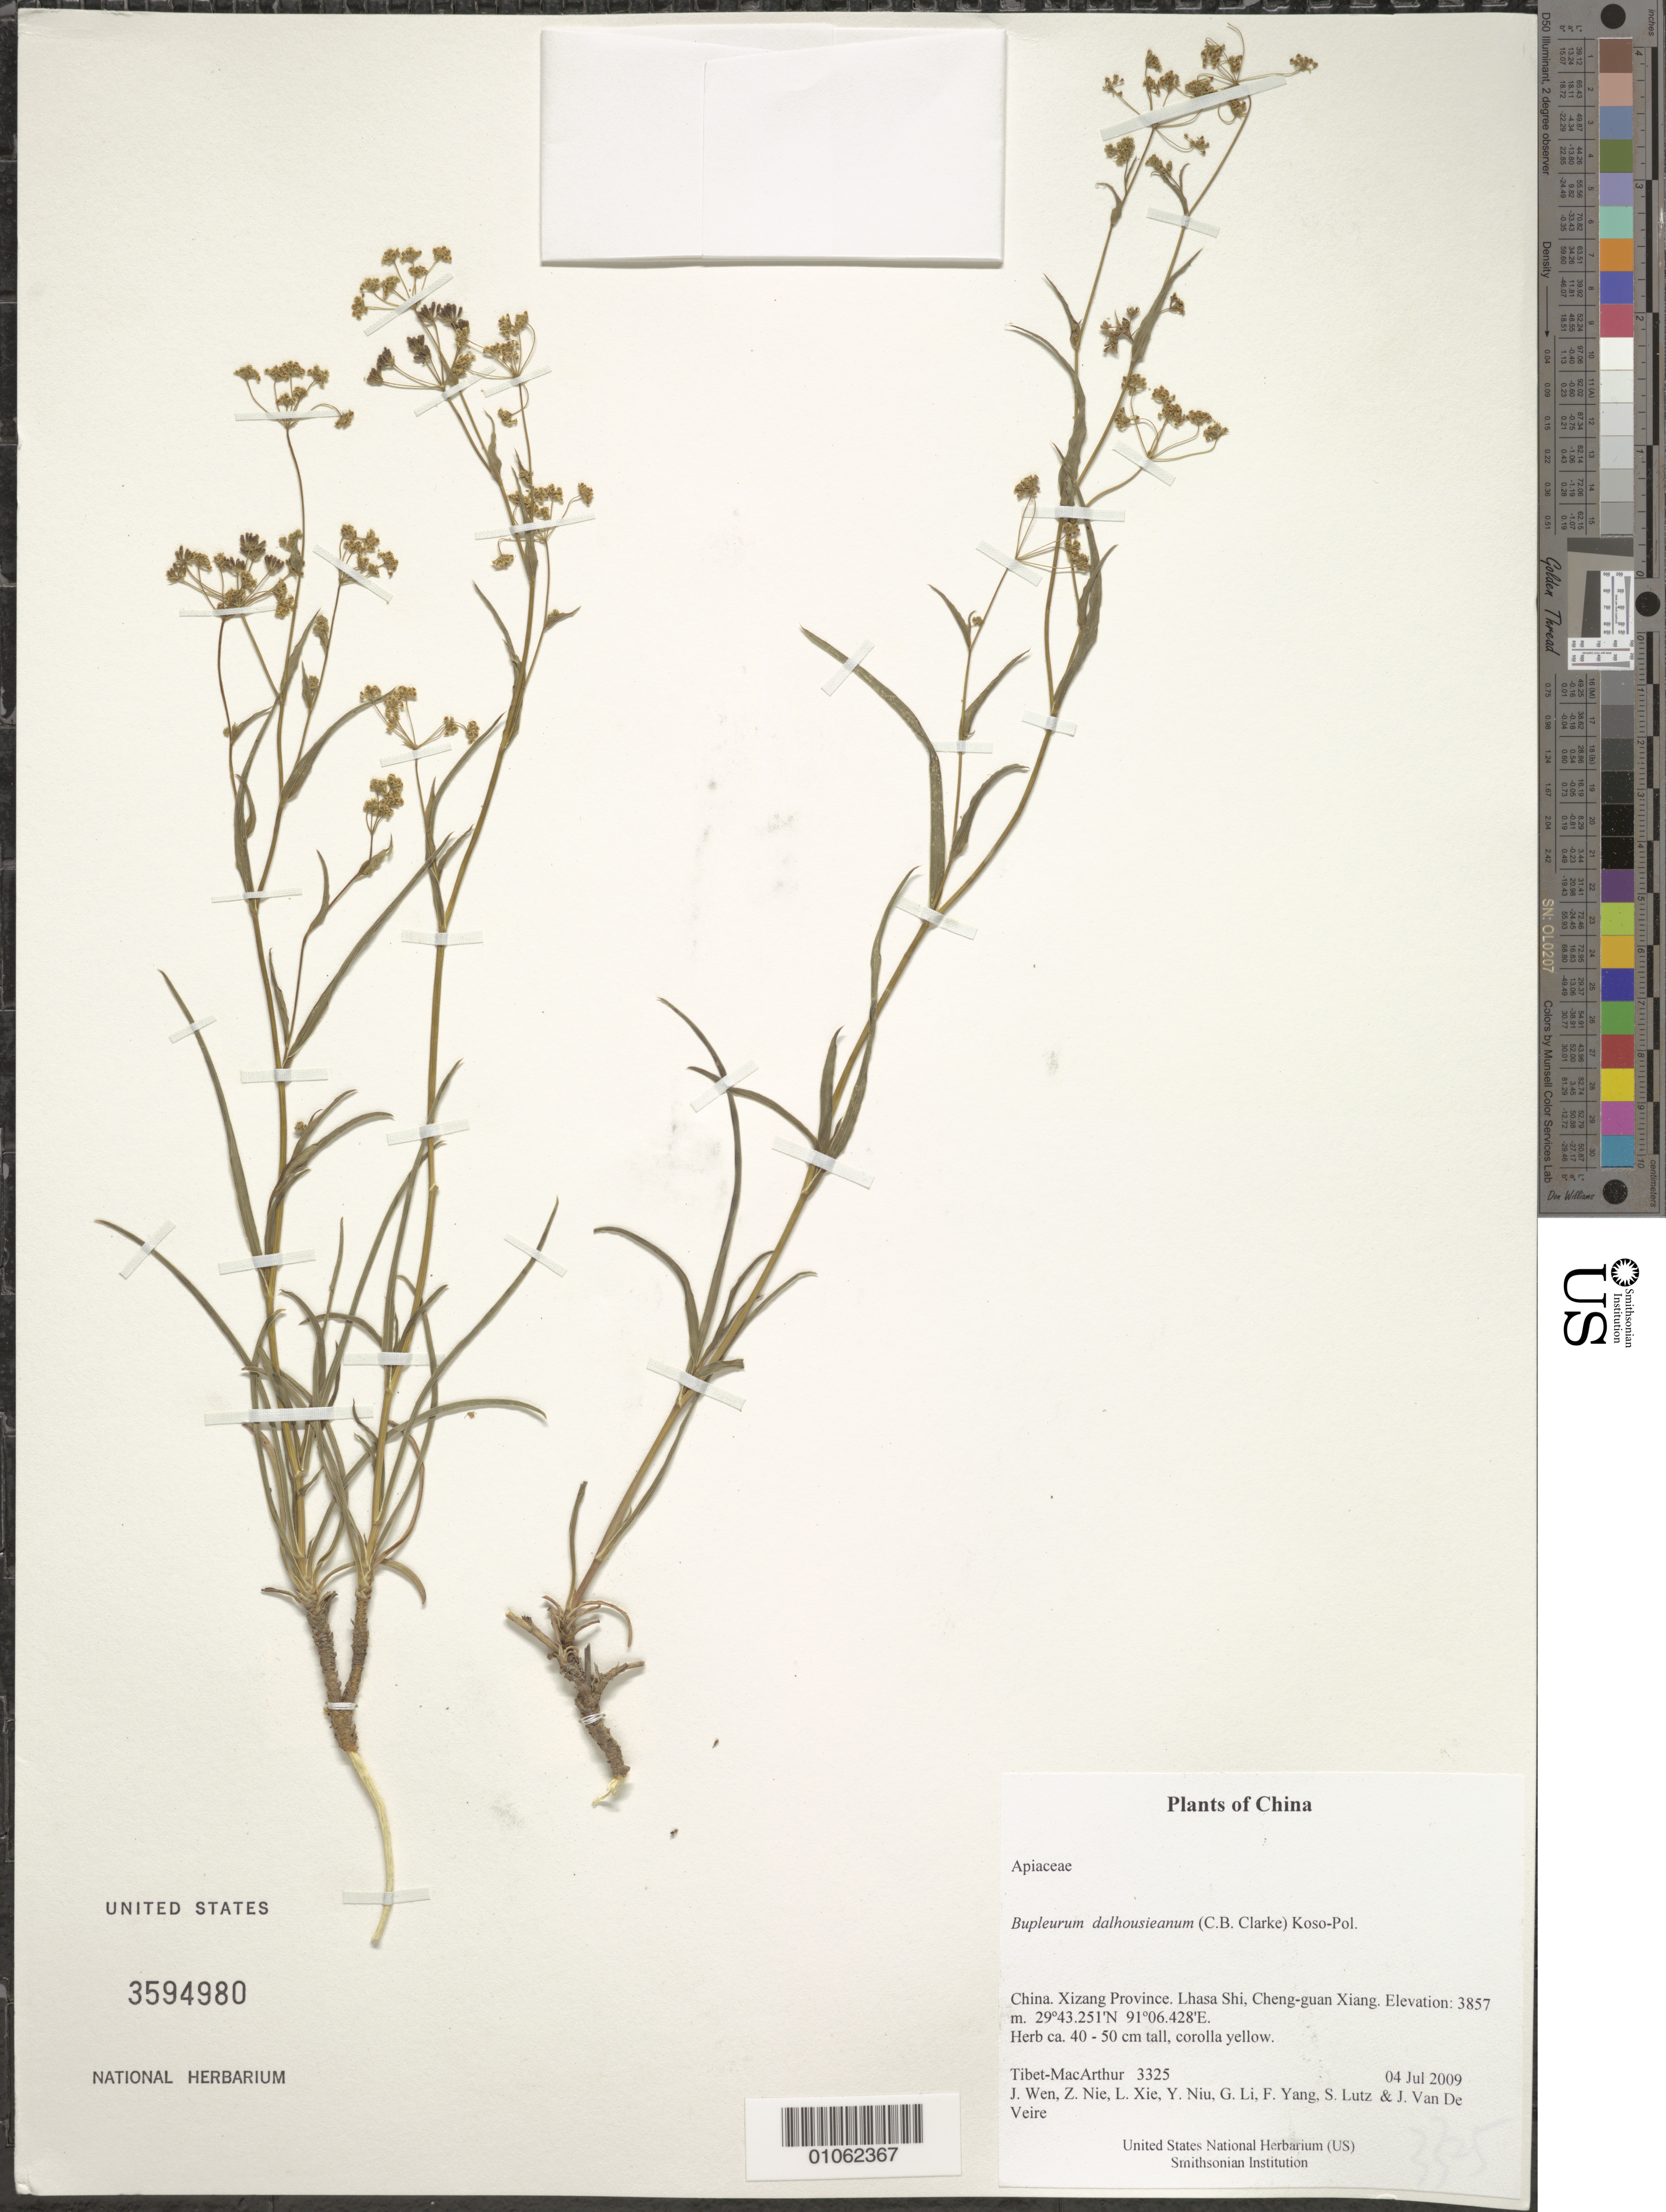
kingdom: Plantae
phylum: Tracheophyta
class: Magnoliopsida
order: Apiales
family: Apiaceae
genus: Bupleurum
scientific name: Bupleurum dalhousieanum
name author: (C.B. Clarke) Koso-Pol.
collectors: Tibet-MacArthur, J. Wen, Z. Nie, L. Xie, Y. Niu, G. Li, F. Yang, S. Lutz & J. Van De Veire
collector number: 3325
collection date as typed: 04 Jul 2009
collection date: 2009-07-04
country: China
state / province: Xizang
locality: Lhasa Shi, Cheng-guan Xiang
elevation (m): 3857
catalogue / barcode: US 3594980